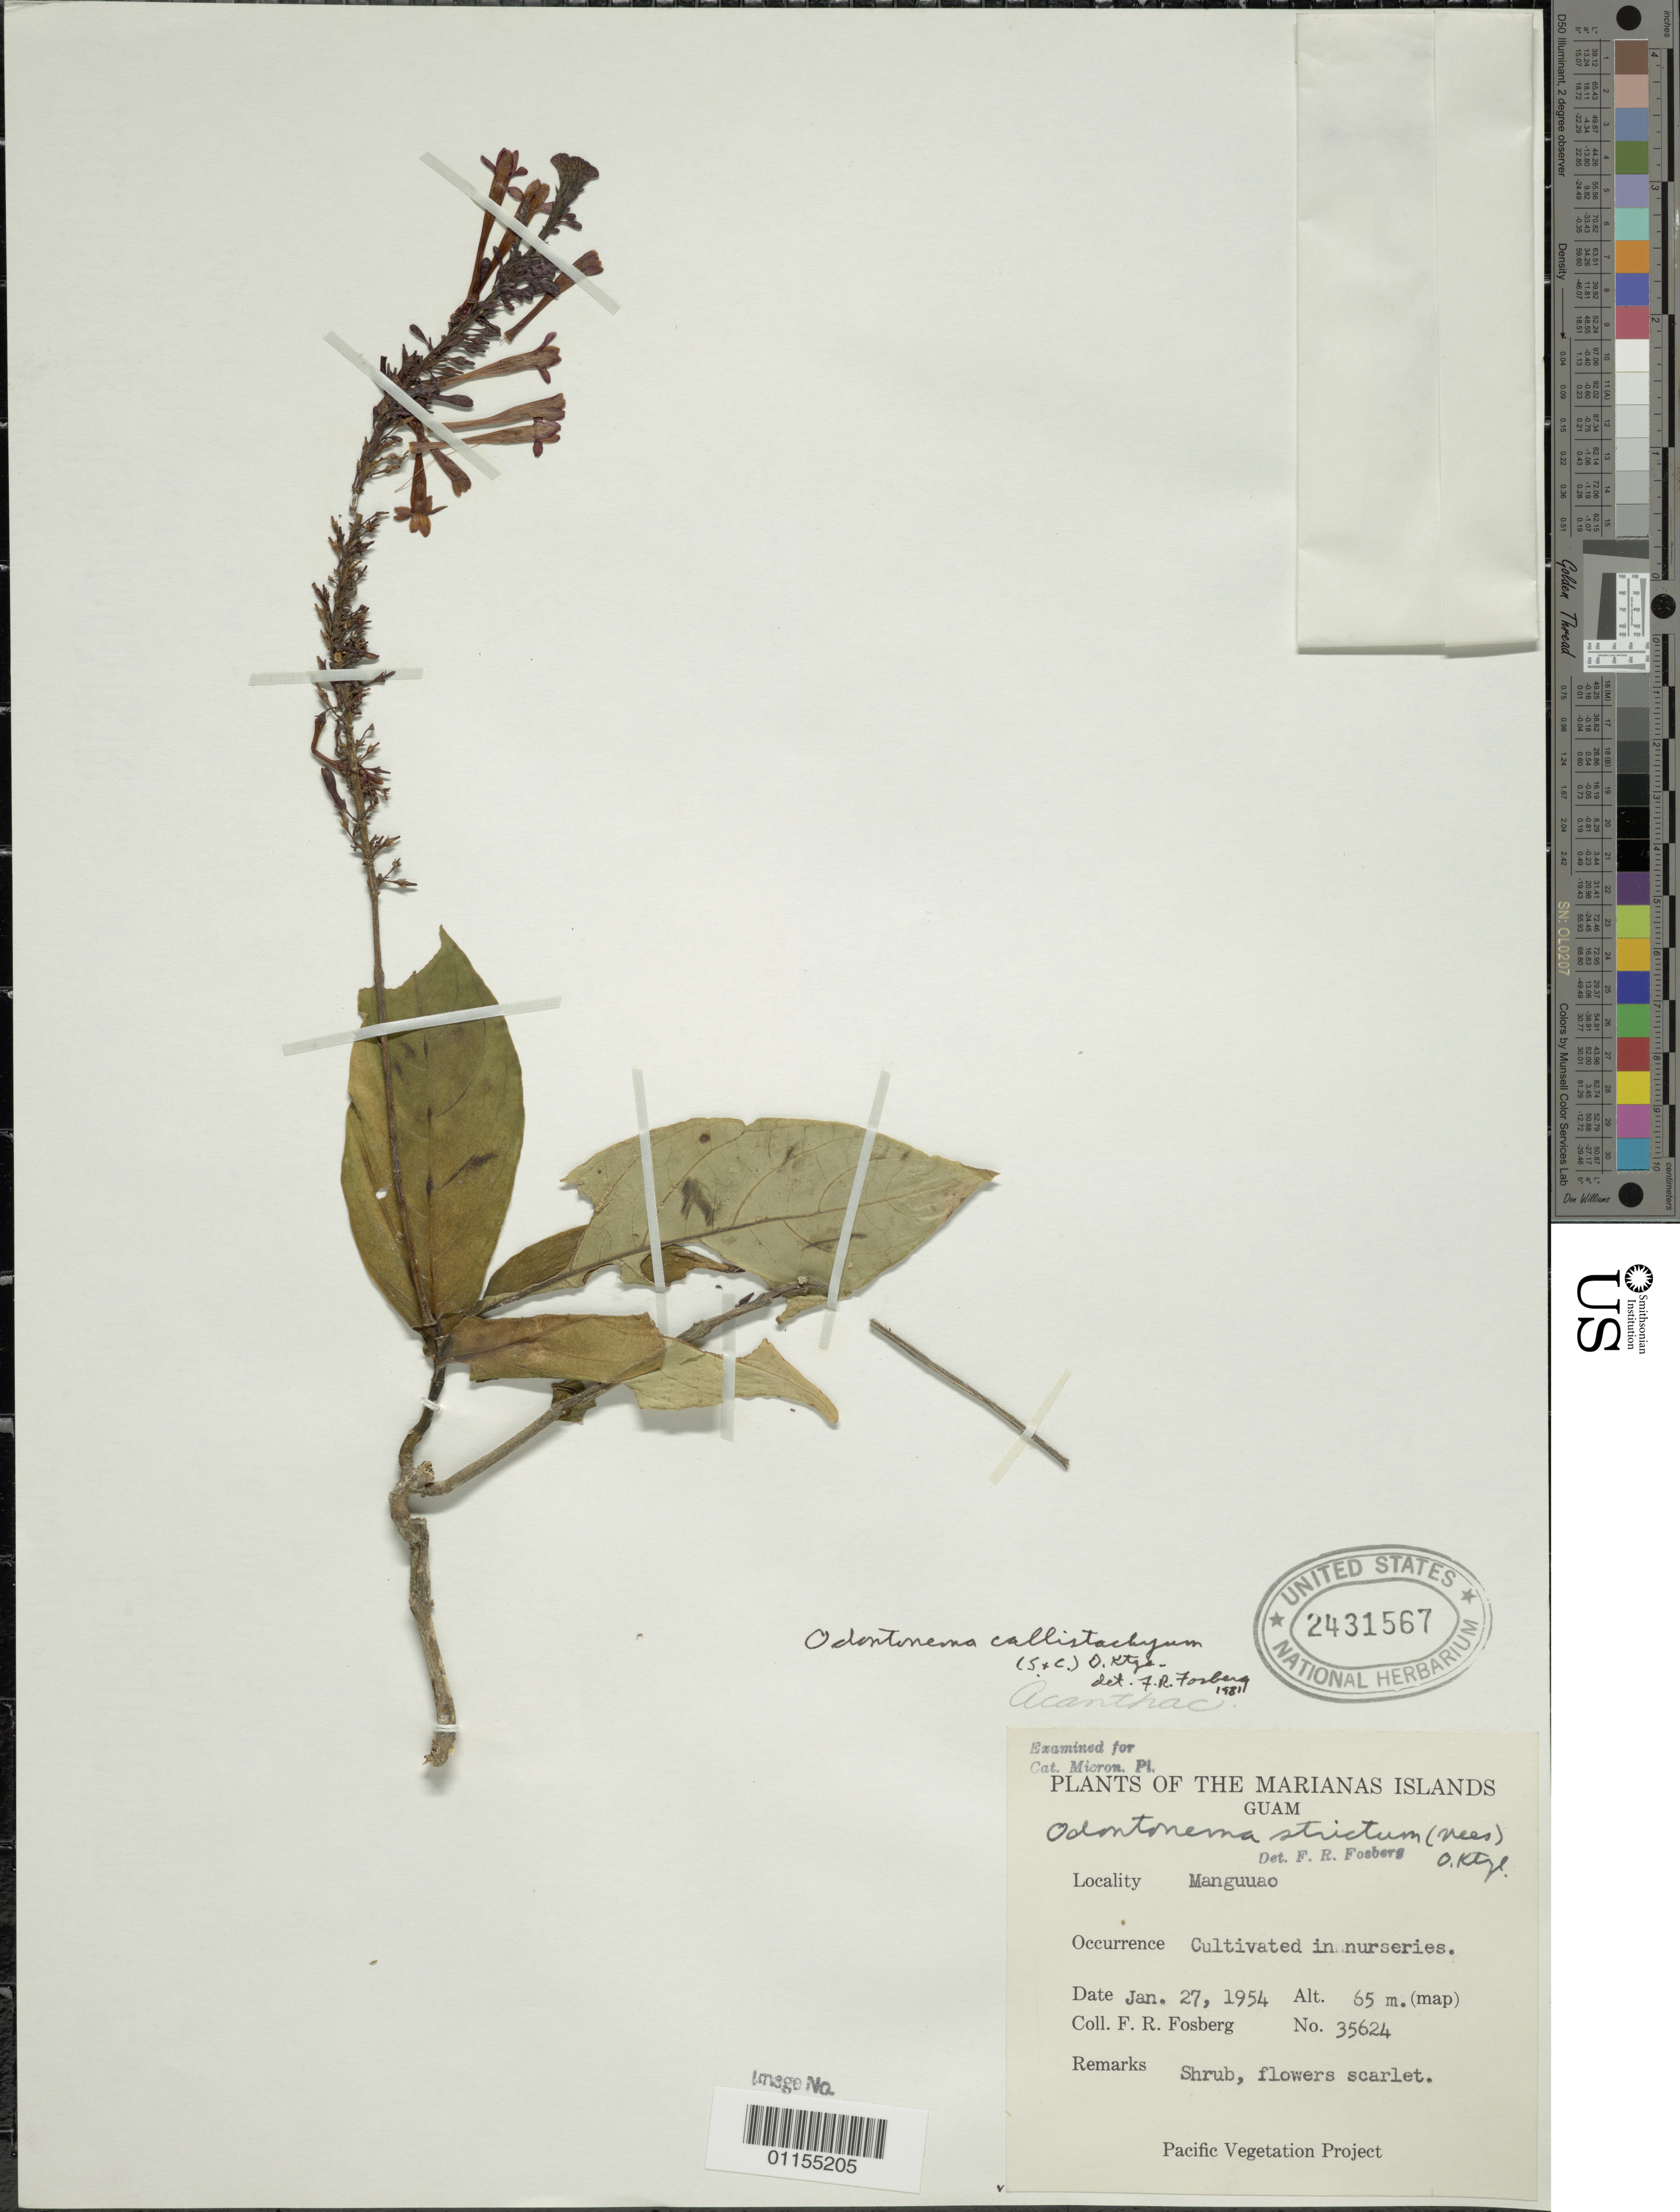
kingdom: Plantae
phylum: Tracheophyta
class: Magnoliopsida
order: Lamiales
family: Acanthaceae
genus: Odontonema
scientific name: Odontonema callistachyum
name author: (Schltdl. & Cham.) Kuntze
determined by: Fosberg, F. R.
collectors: F. R. Fosberg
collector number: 35624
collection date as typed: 27 Jan 1954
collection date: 1954-01-27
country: Guam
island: Guam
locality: Manguuao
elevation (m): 65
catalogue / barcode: US 2431567